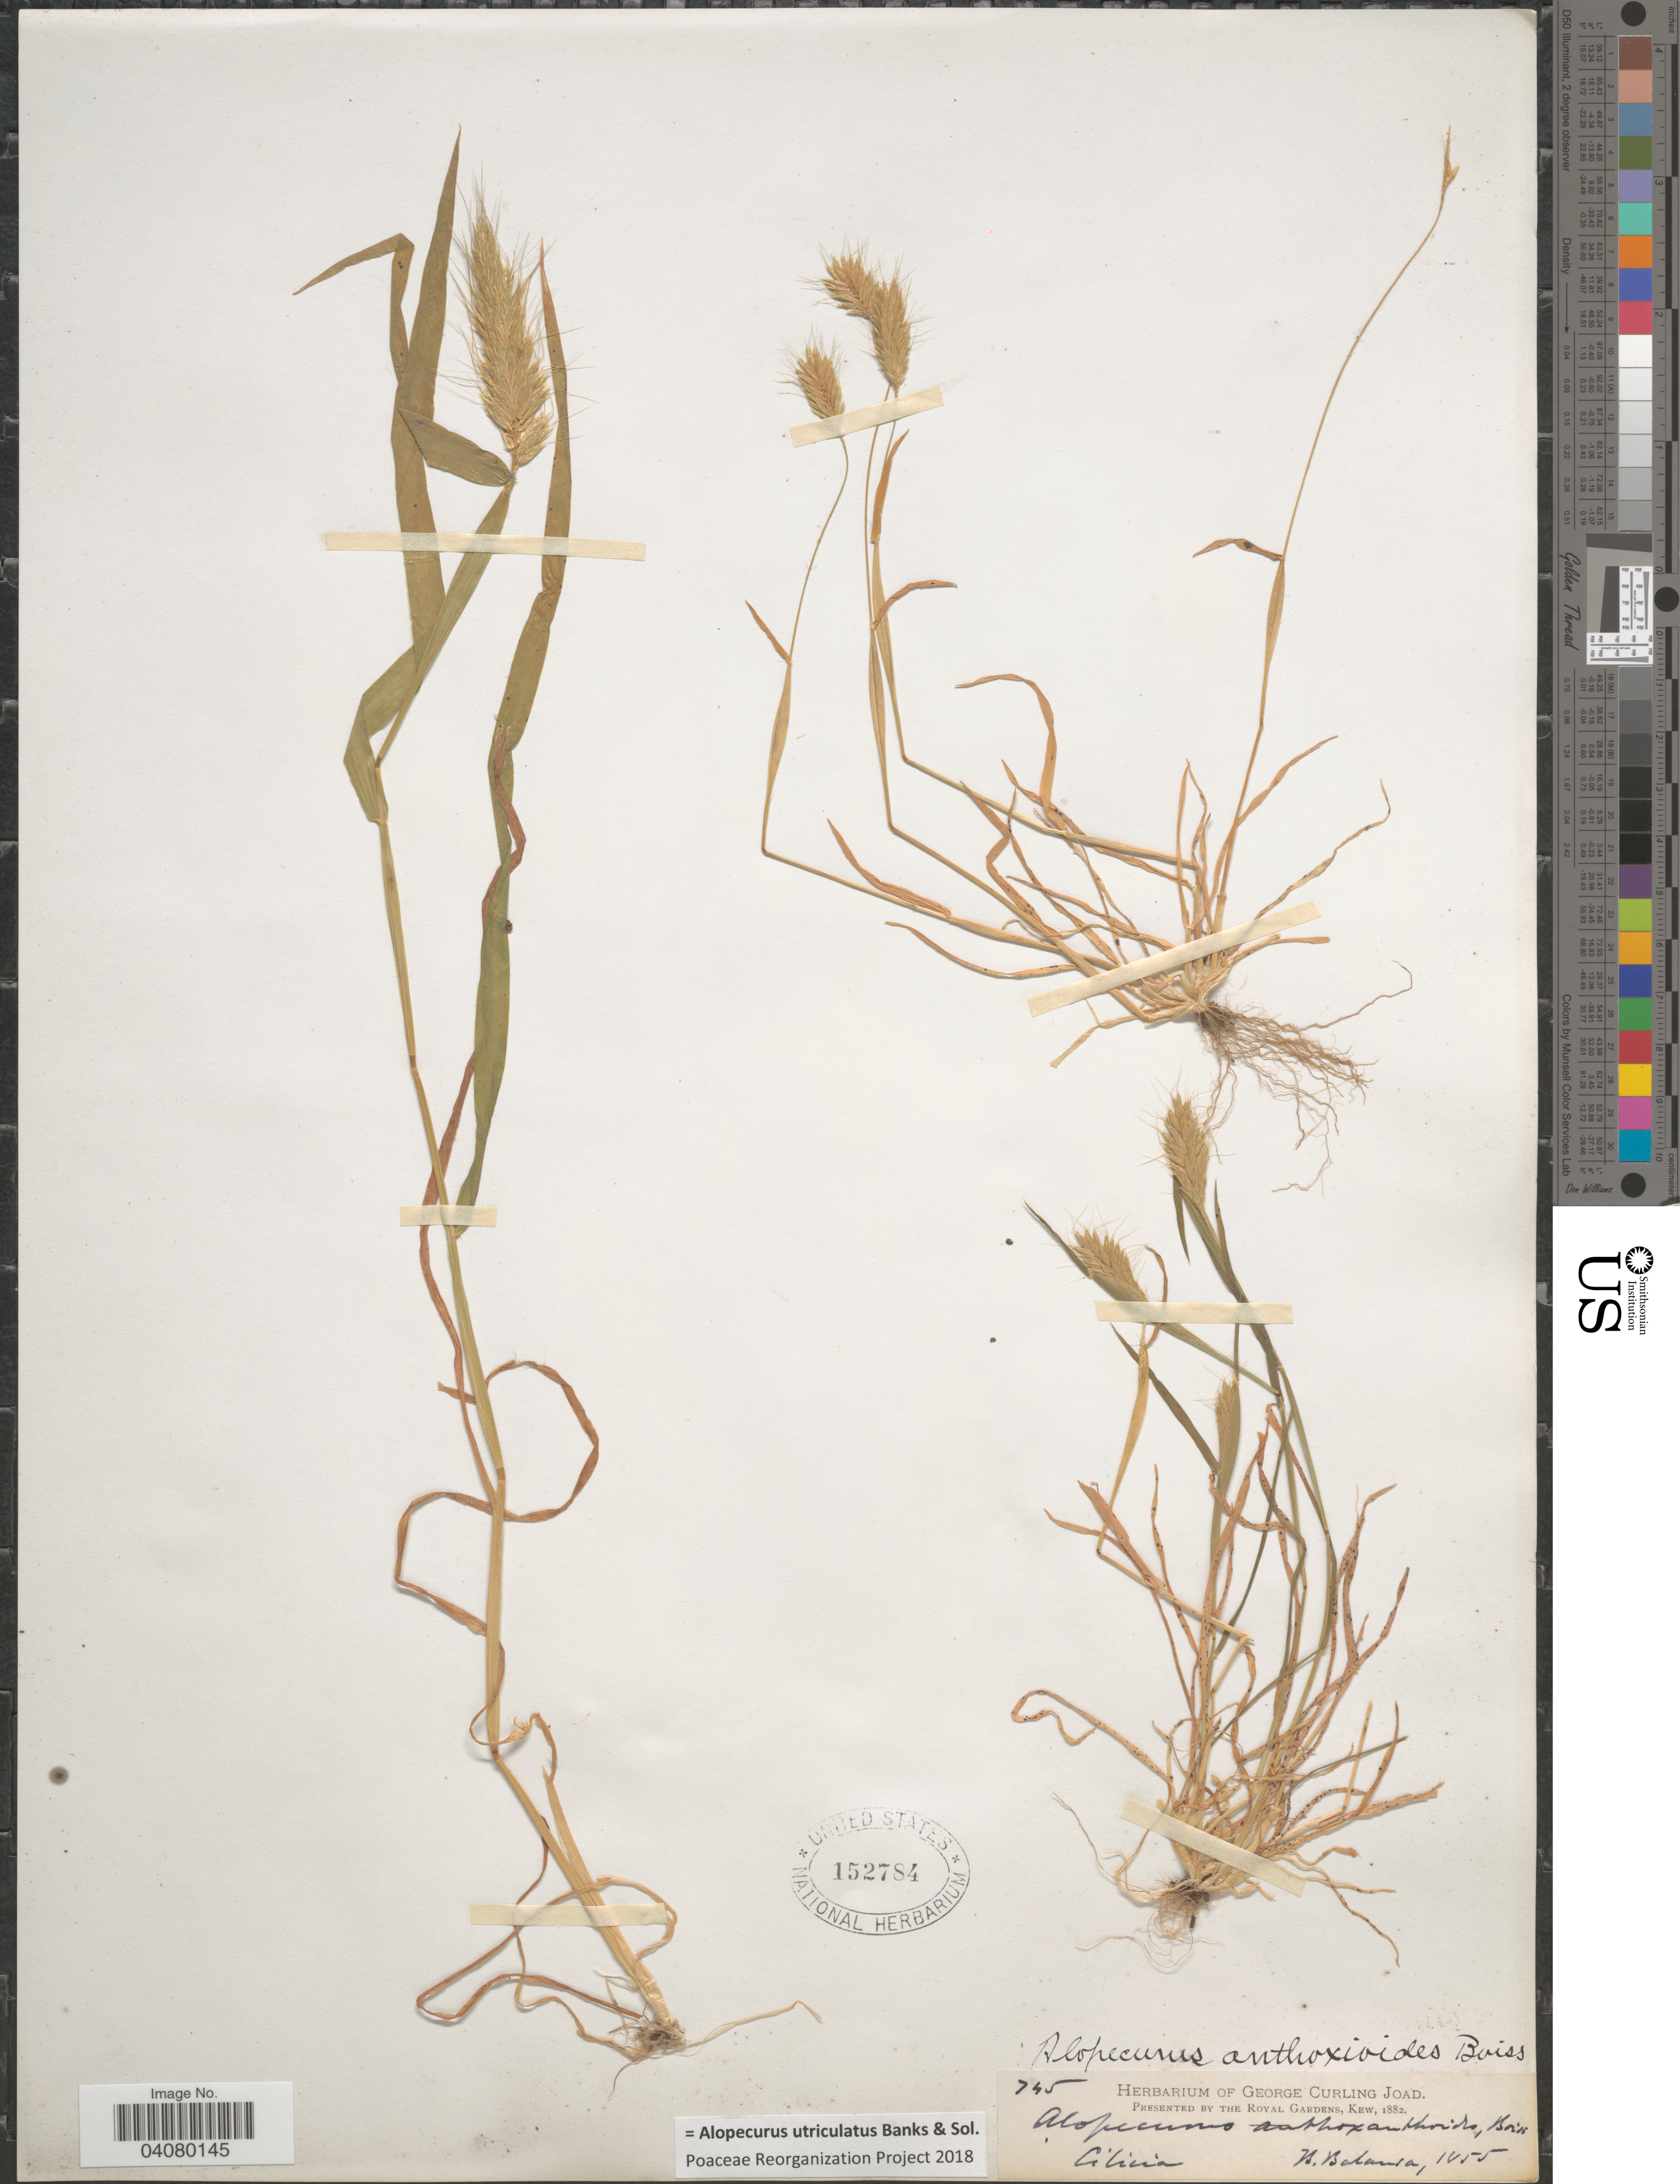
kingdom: Plantae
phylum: Tracheophyta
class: Liliopsida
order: Poales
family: Poaceae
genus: Alopecurus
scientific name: Alopecurus utriculatus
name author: Banks & Sol.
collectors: B. Balansa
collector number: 745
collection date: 1855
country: Turkey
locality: Cilicia.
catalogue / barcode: US 152784